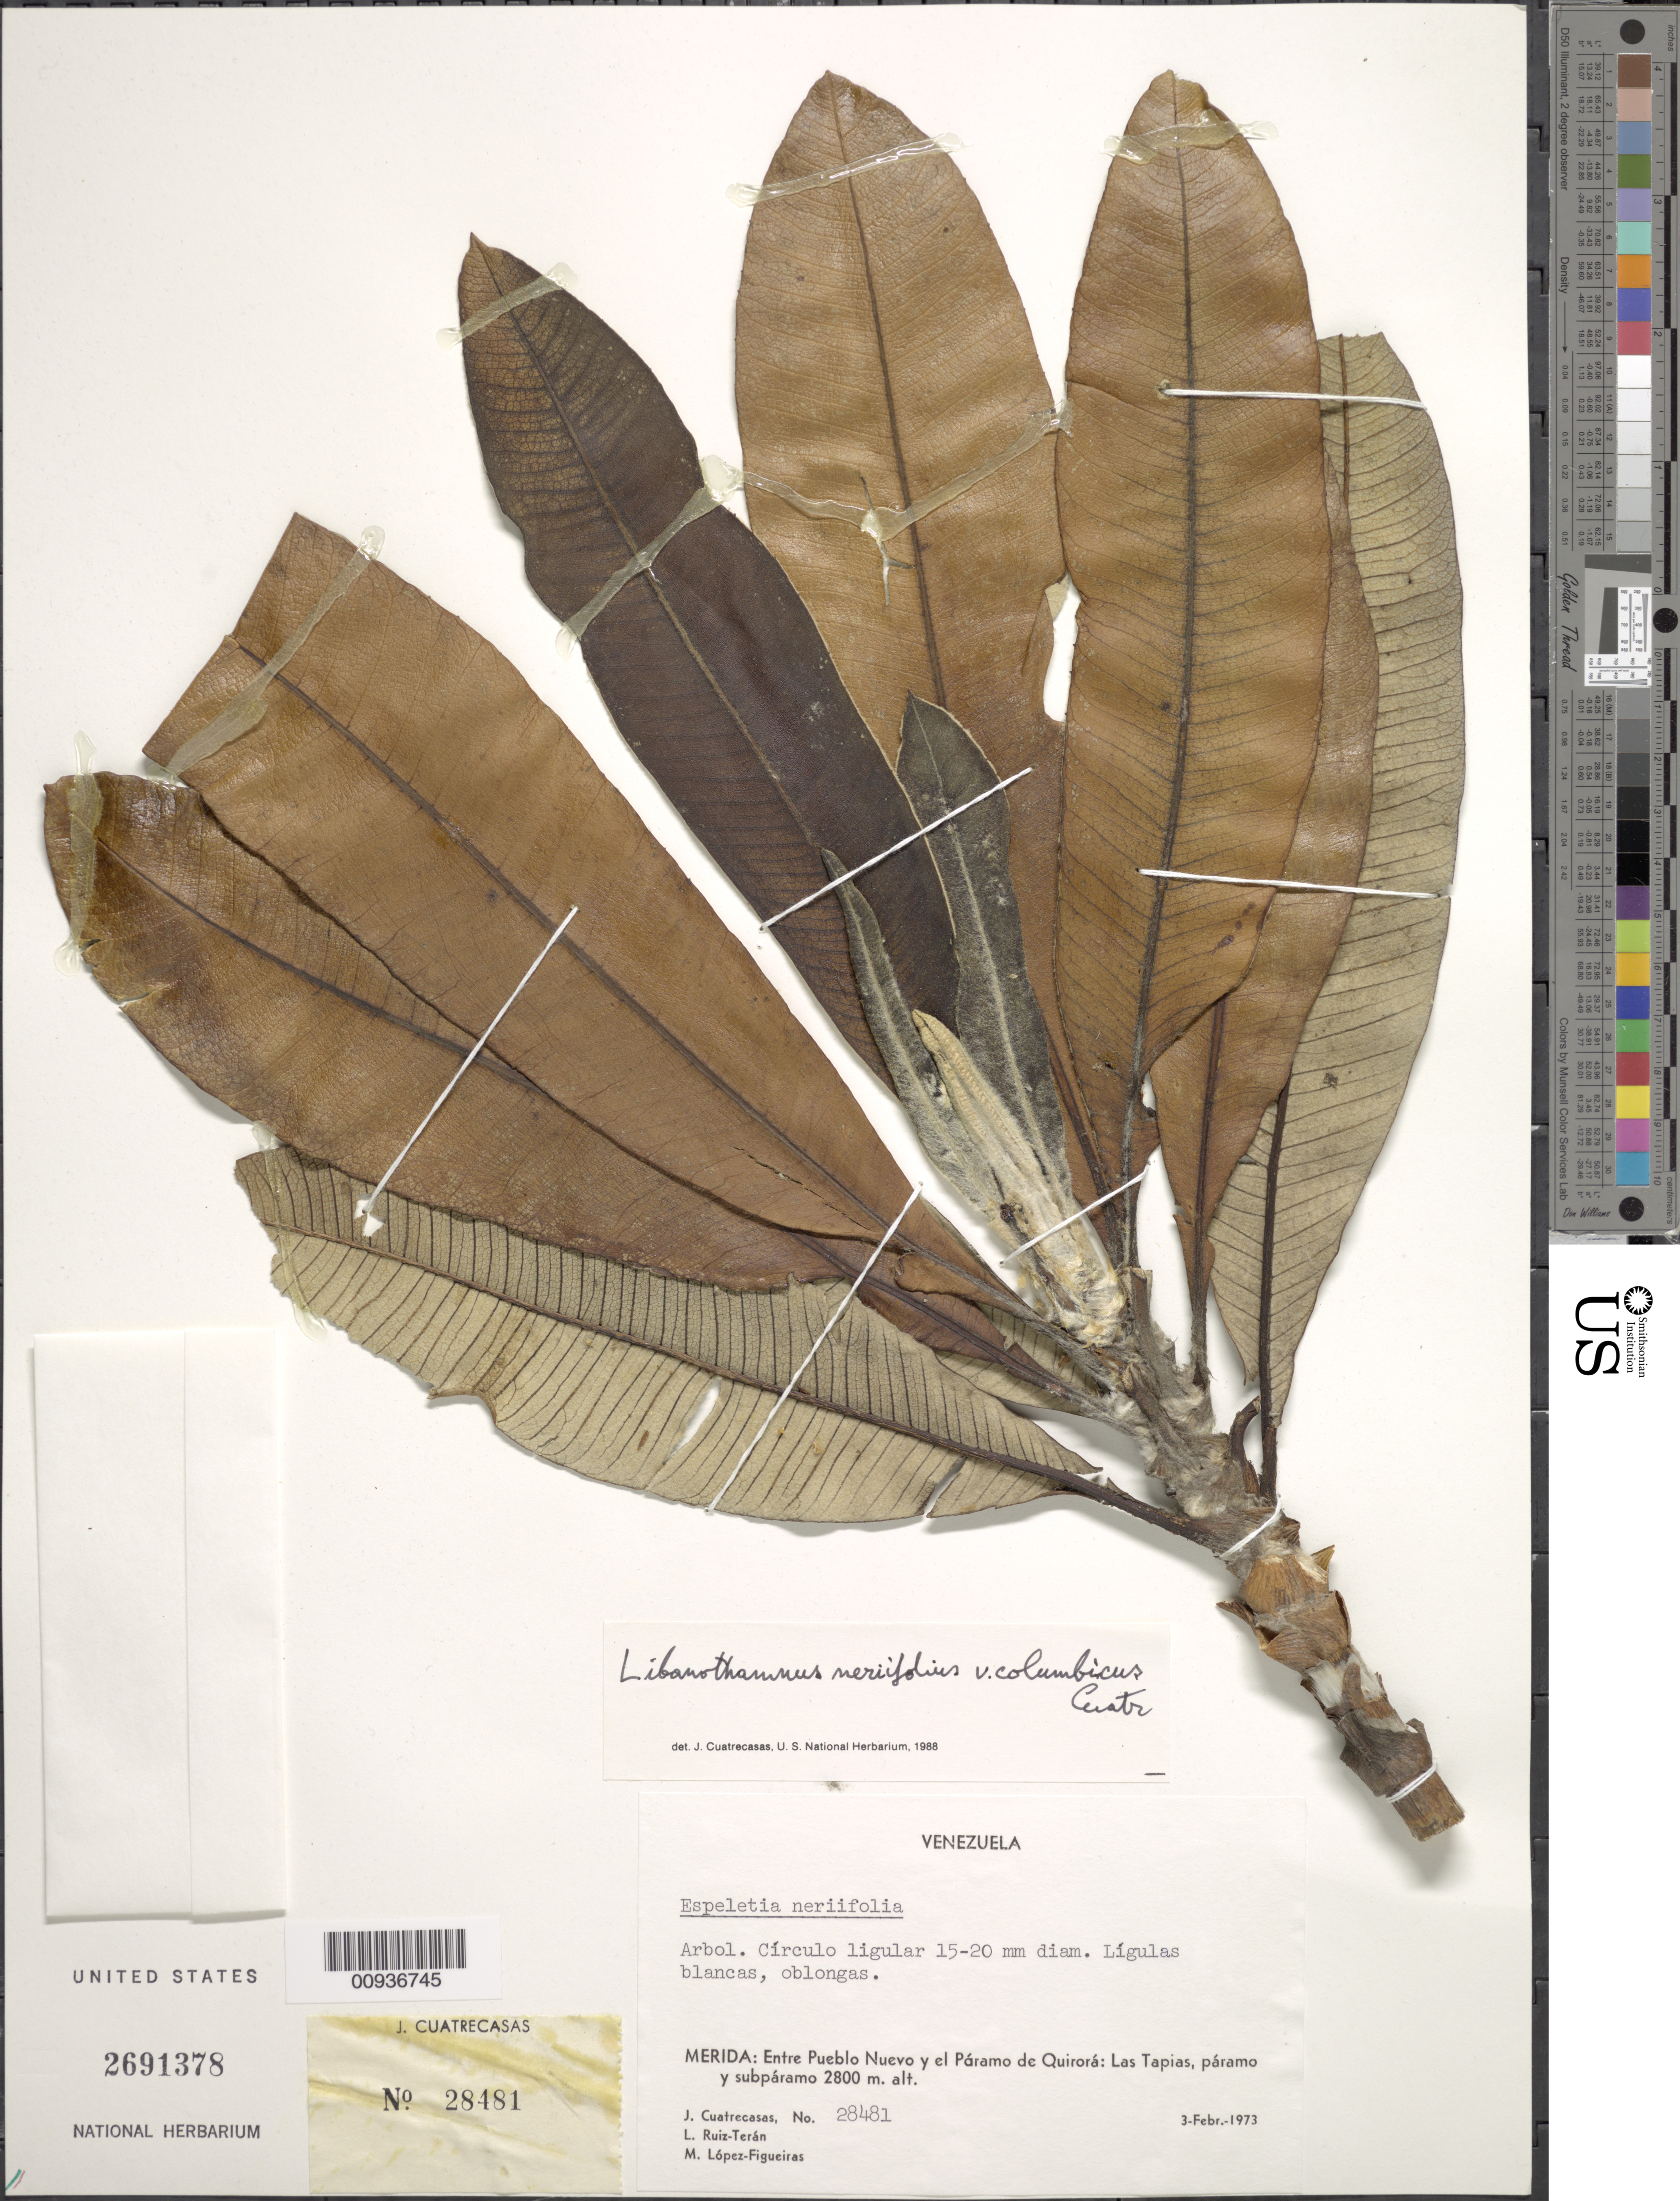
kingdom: Plantae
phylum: Tracheophyta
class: Magnoliopsida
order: Asterales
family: Asteraceae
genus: Libanothamnus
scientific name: Libanothamnus neriifolius var. columbicus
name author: (Cuatrec.) Cuatrec.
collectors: J. Cuatrecasas, L. E. Ruíz-Terán & M. López Figueiras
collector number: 28481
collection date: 1973-02-03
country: Venezuela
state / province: Mérida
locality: Entre Pueblo Nuevo y el Paramo de Quirora, Las Tapias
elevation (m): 2800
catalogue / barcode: US 2691378